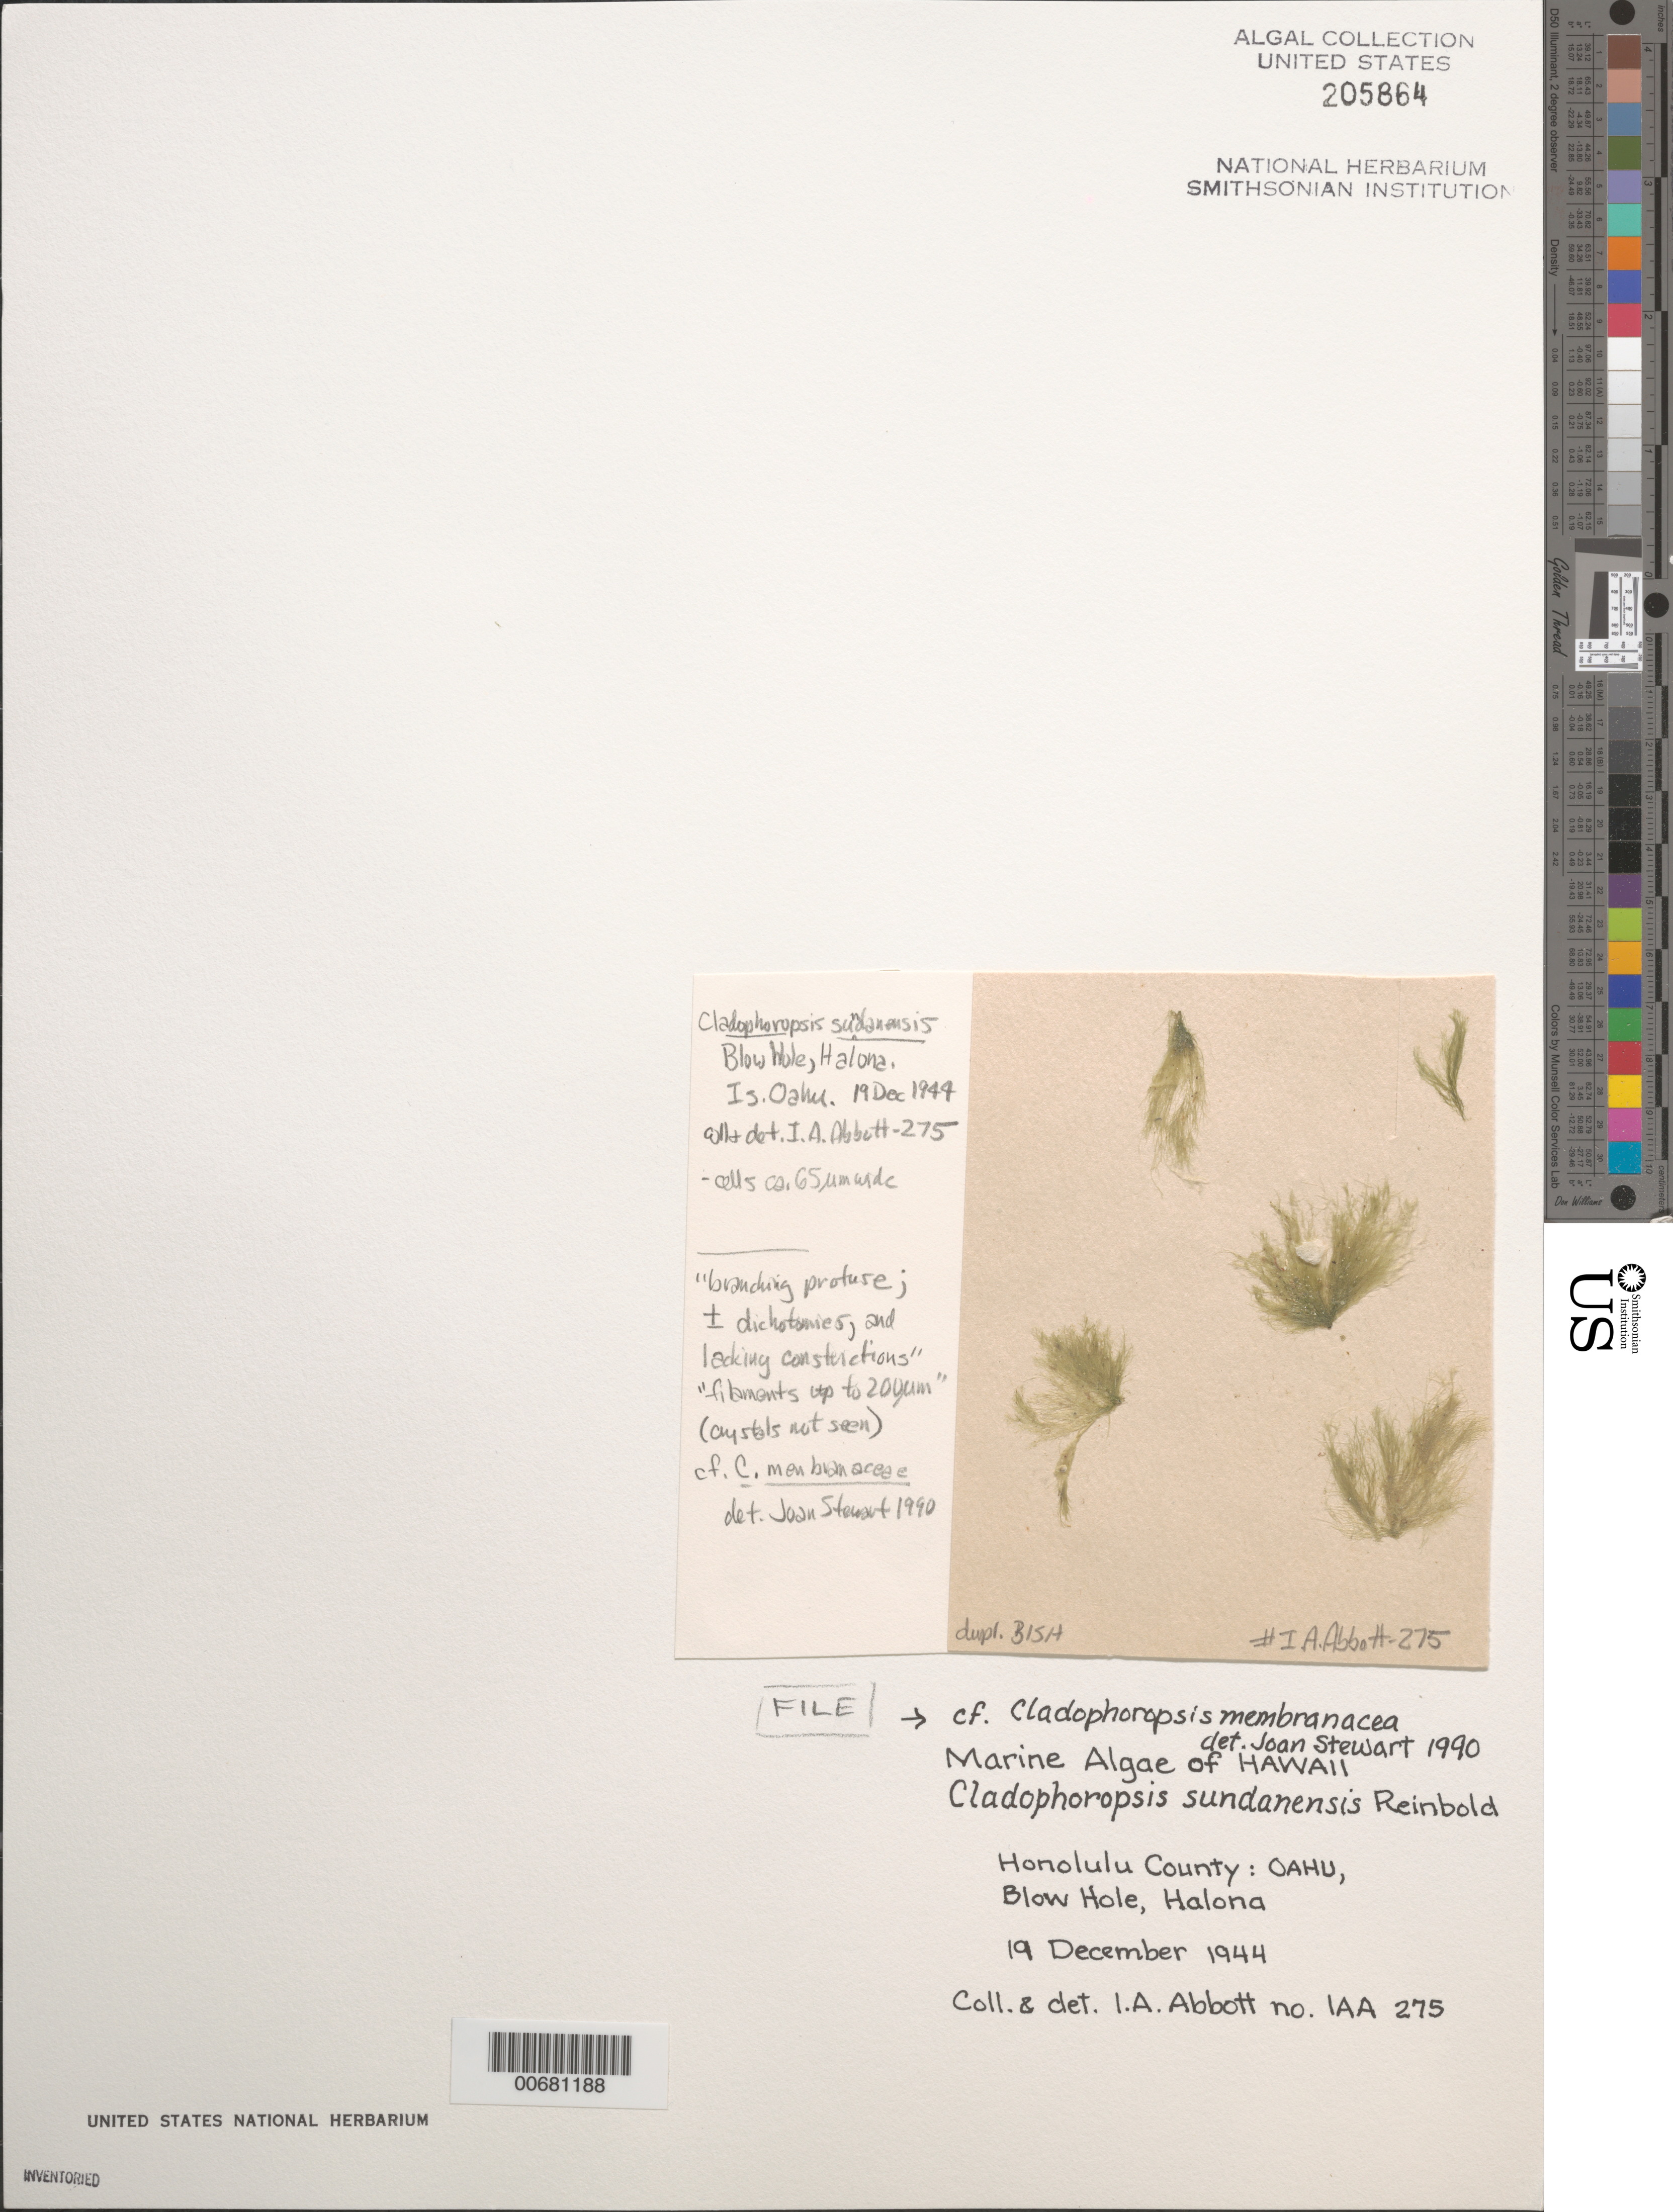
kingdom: Plantae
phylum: Chlorophyta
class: Ulvophyceae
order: Siphonocladales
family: Boodleaceae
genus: Cladophoropsis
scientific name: Cladophoropsis membranacea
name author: (Hofman-Bang) Børgesen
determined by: Stewart, Joan G.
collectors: I. A. Abbott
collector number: IAA 275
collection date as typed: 19 Dec 1944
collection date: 1944-12-19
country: United States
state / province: Hawaii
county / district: Honolulu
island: Oahu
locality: Halona, Blow Hole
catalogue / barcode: US 205864